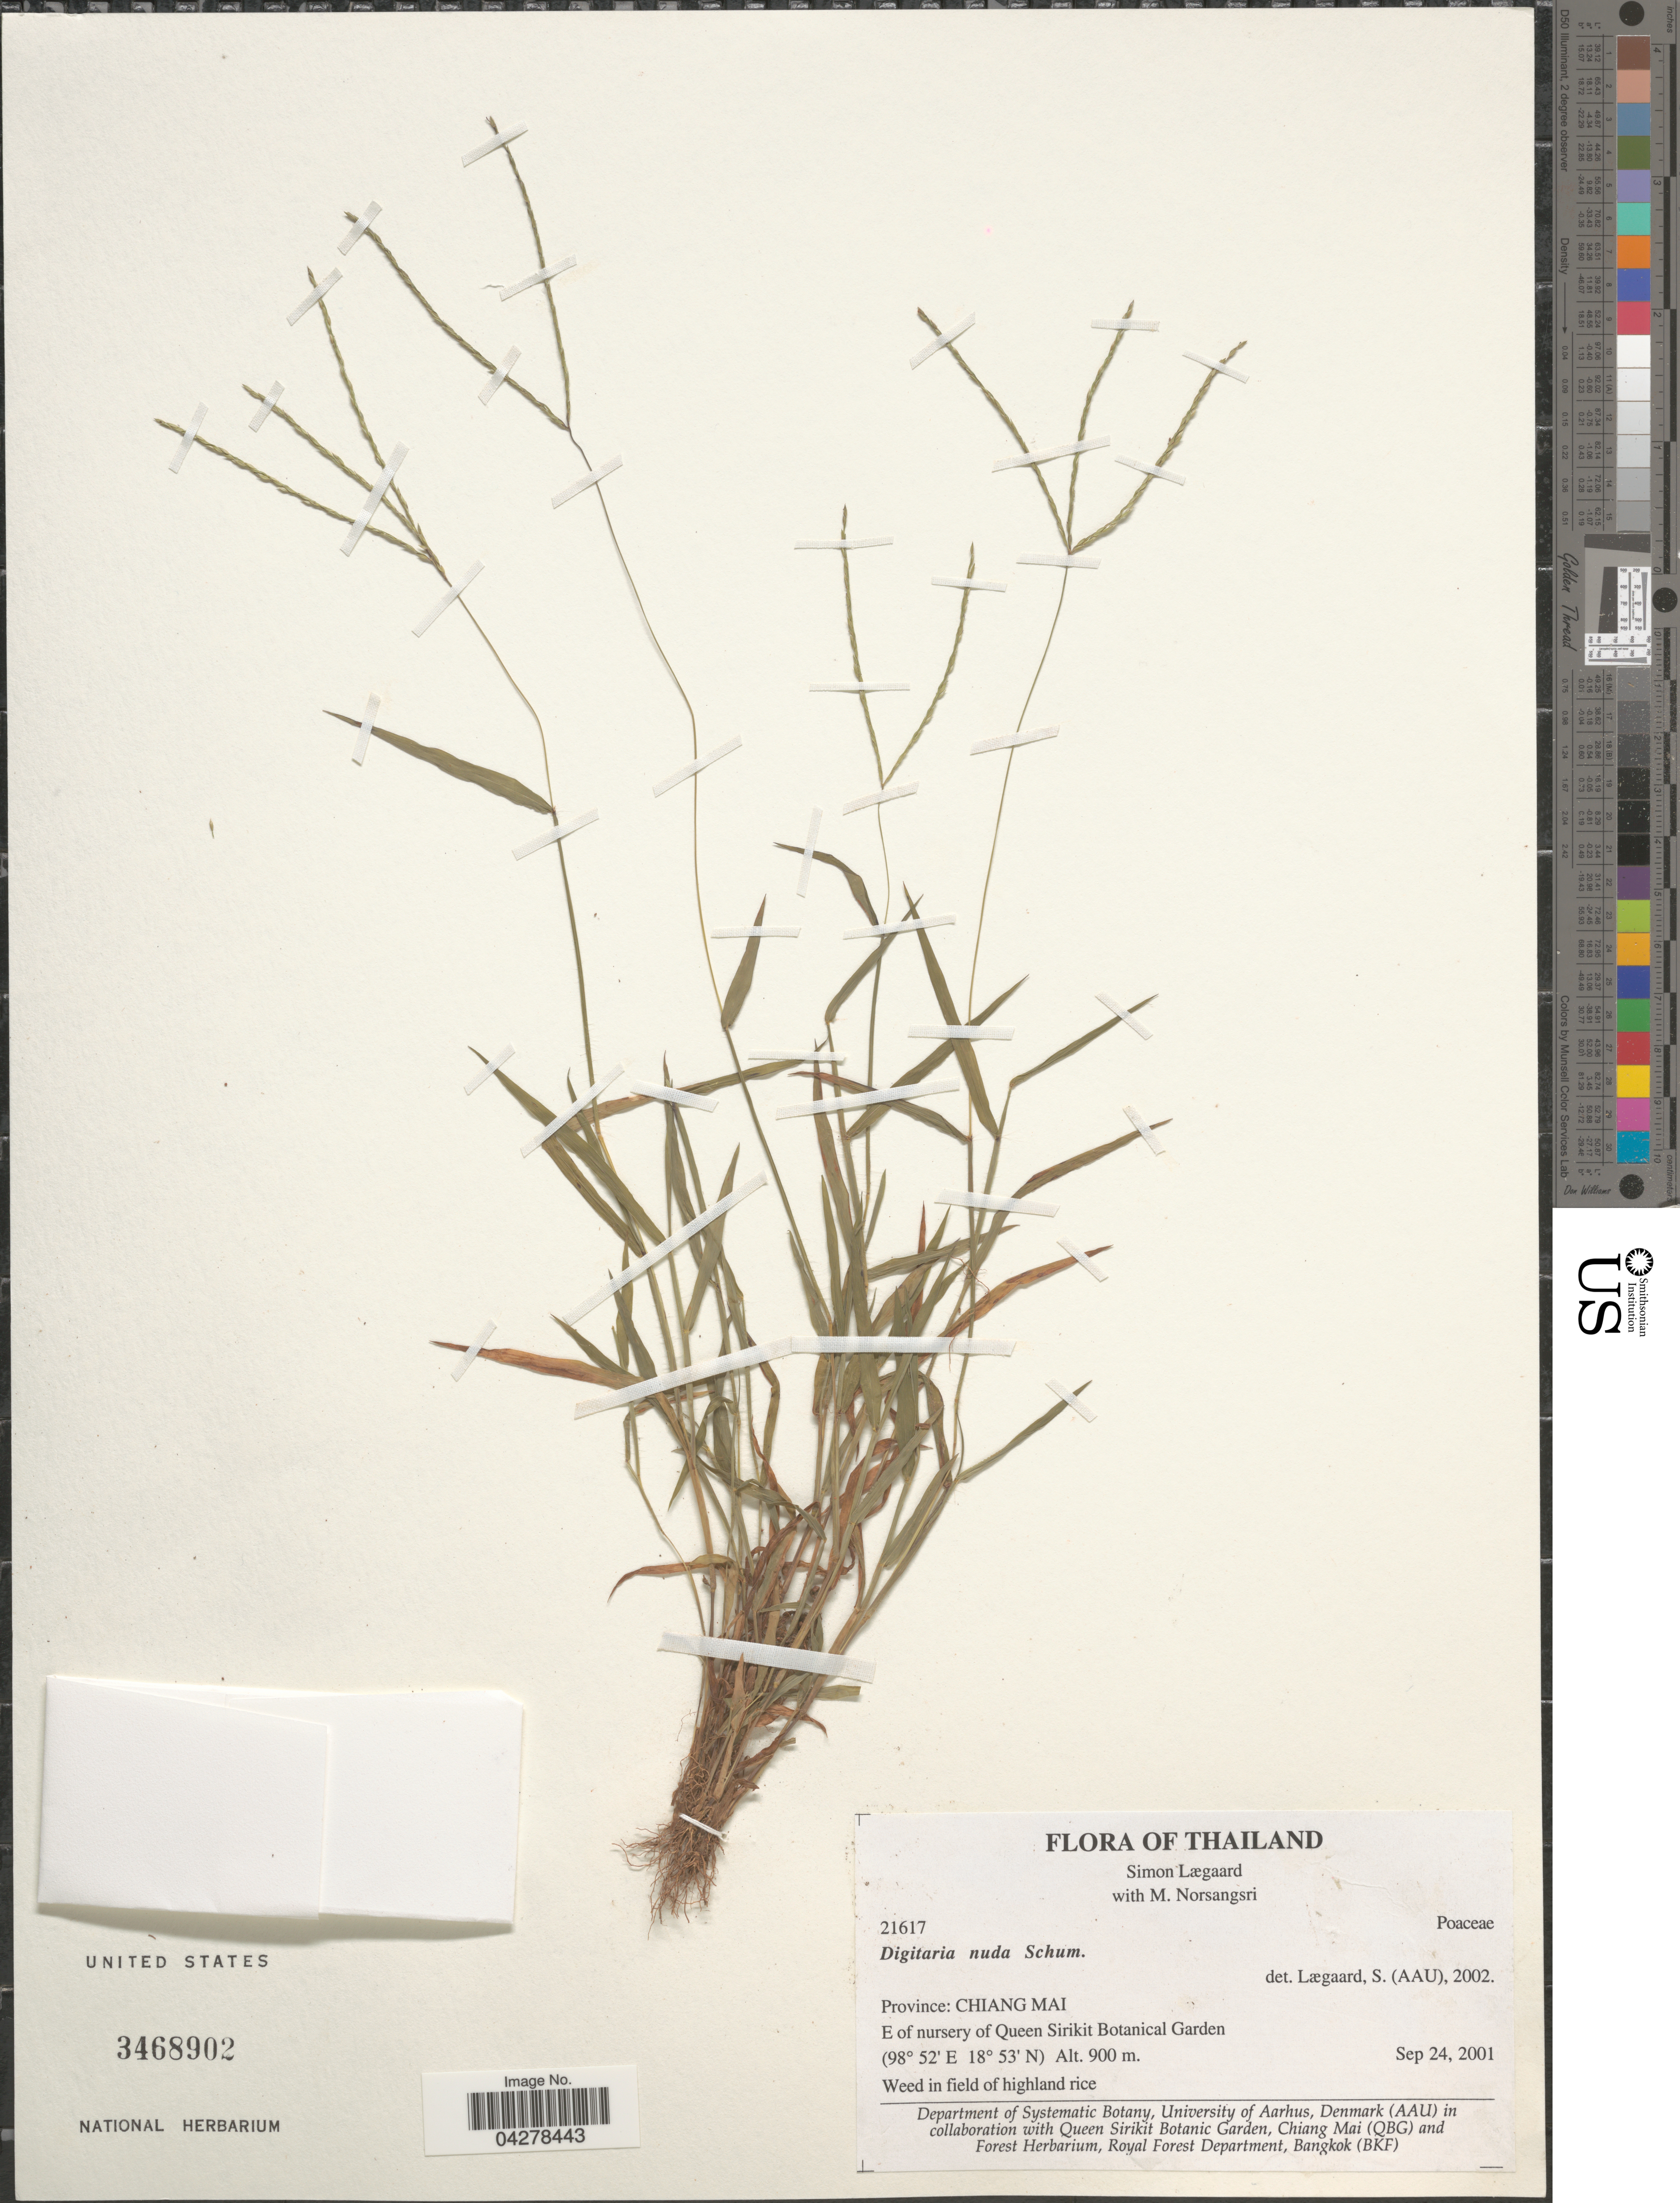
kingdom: Plantae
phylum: Tracheophyta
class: Liliopsida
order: Poales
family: Poaceae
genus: Digitaria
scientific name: Digitaria nuda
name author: Schumach.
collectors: S. Lægaard & M. Norsangsri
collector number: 21617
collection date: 2001-09-24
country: Thailand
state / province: Chiang Mai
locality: E of nursery of Queen Sirikit Botanical Garden. Weed in field of highland rice.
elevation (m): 900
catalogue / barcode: US 3468902